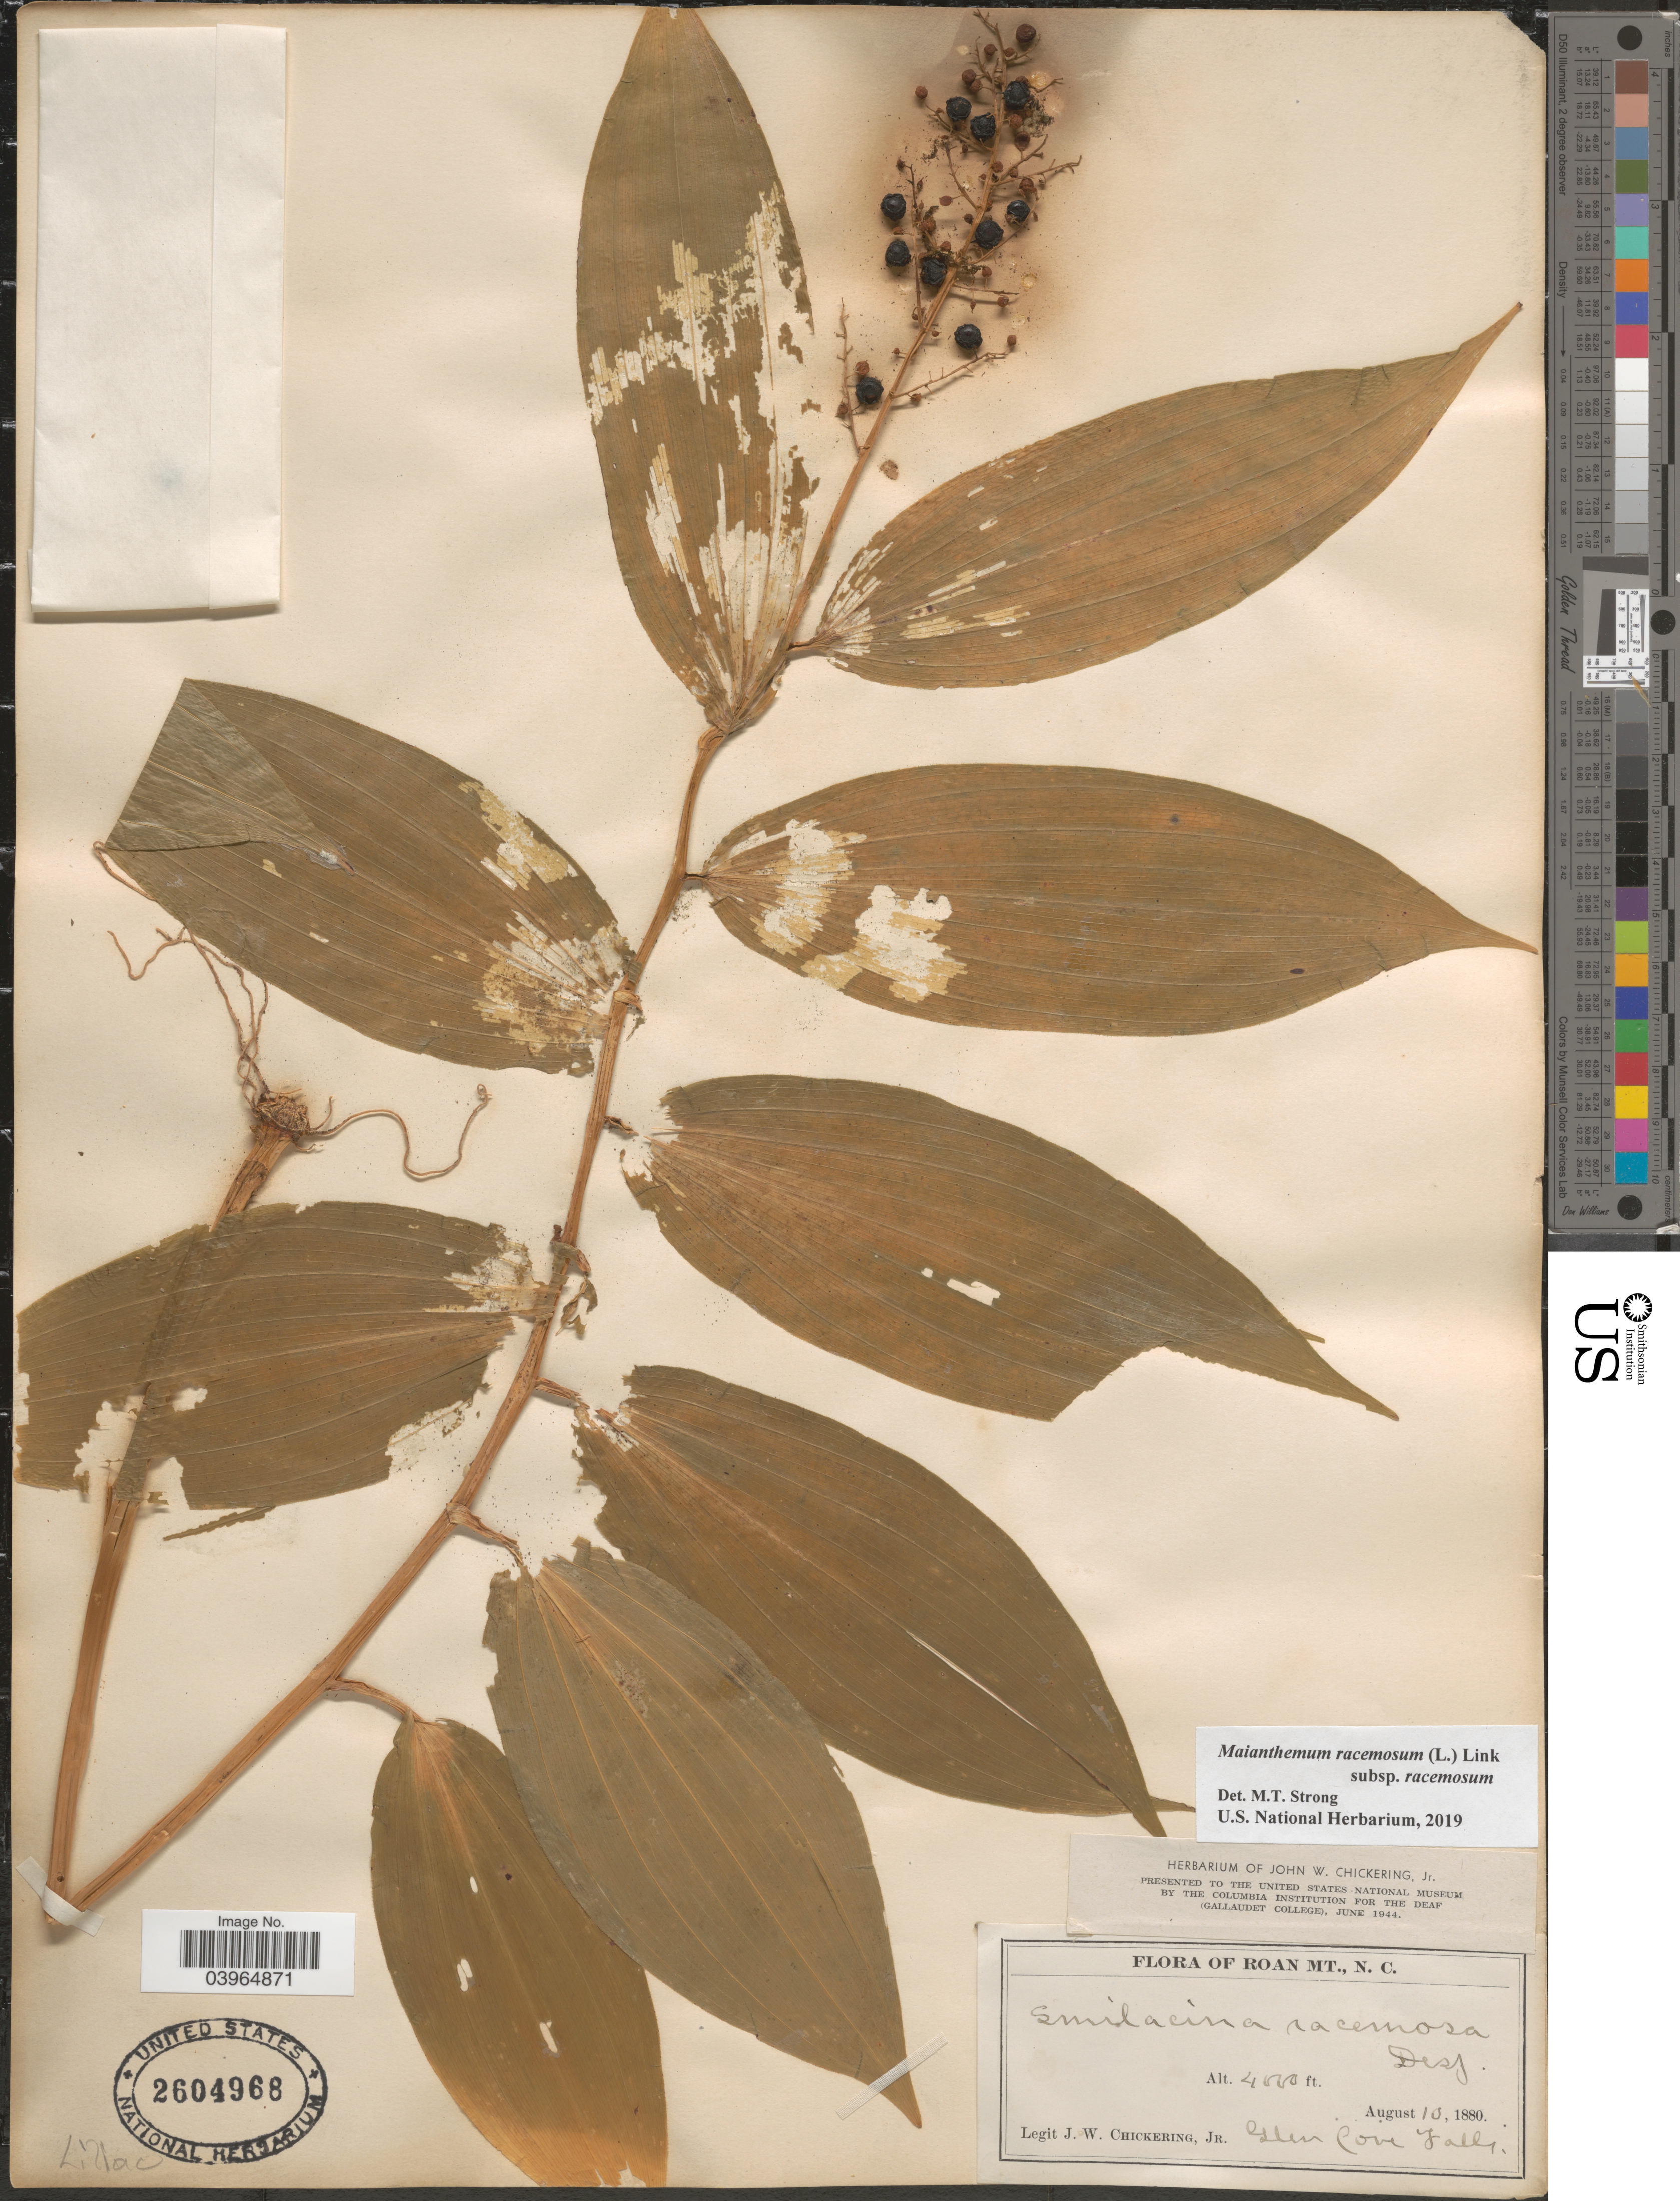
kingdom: Plantae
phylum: Tracheophyta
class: Liliopsida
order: Asparagales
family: Asparagaceae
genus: Maianthemum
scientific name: Maianthemum racemosum subsp. racemosum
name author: (L.) Link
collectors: J. Chickering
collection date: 1880-08-10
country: United States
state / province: North Carolina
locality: Roan Mt. Glen Cove Falls.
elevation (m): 1219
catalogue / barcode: US 2604968